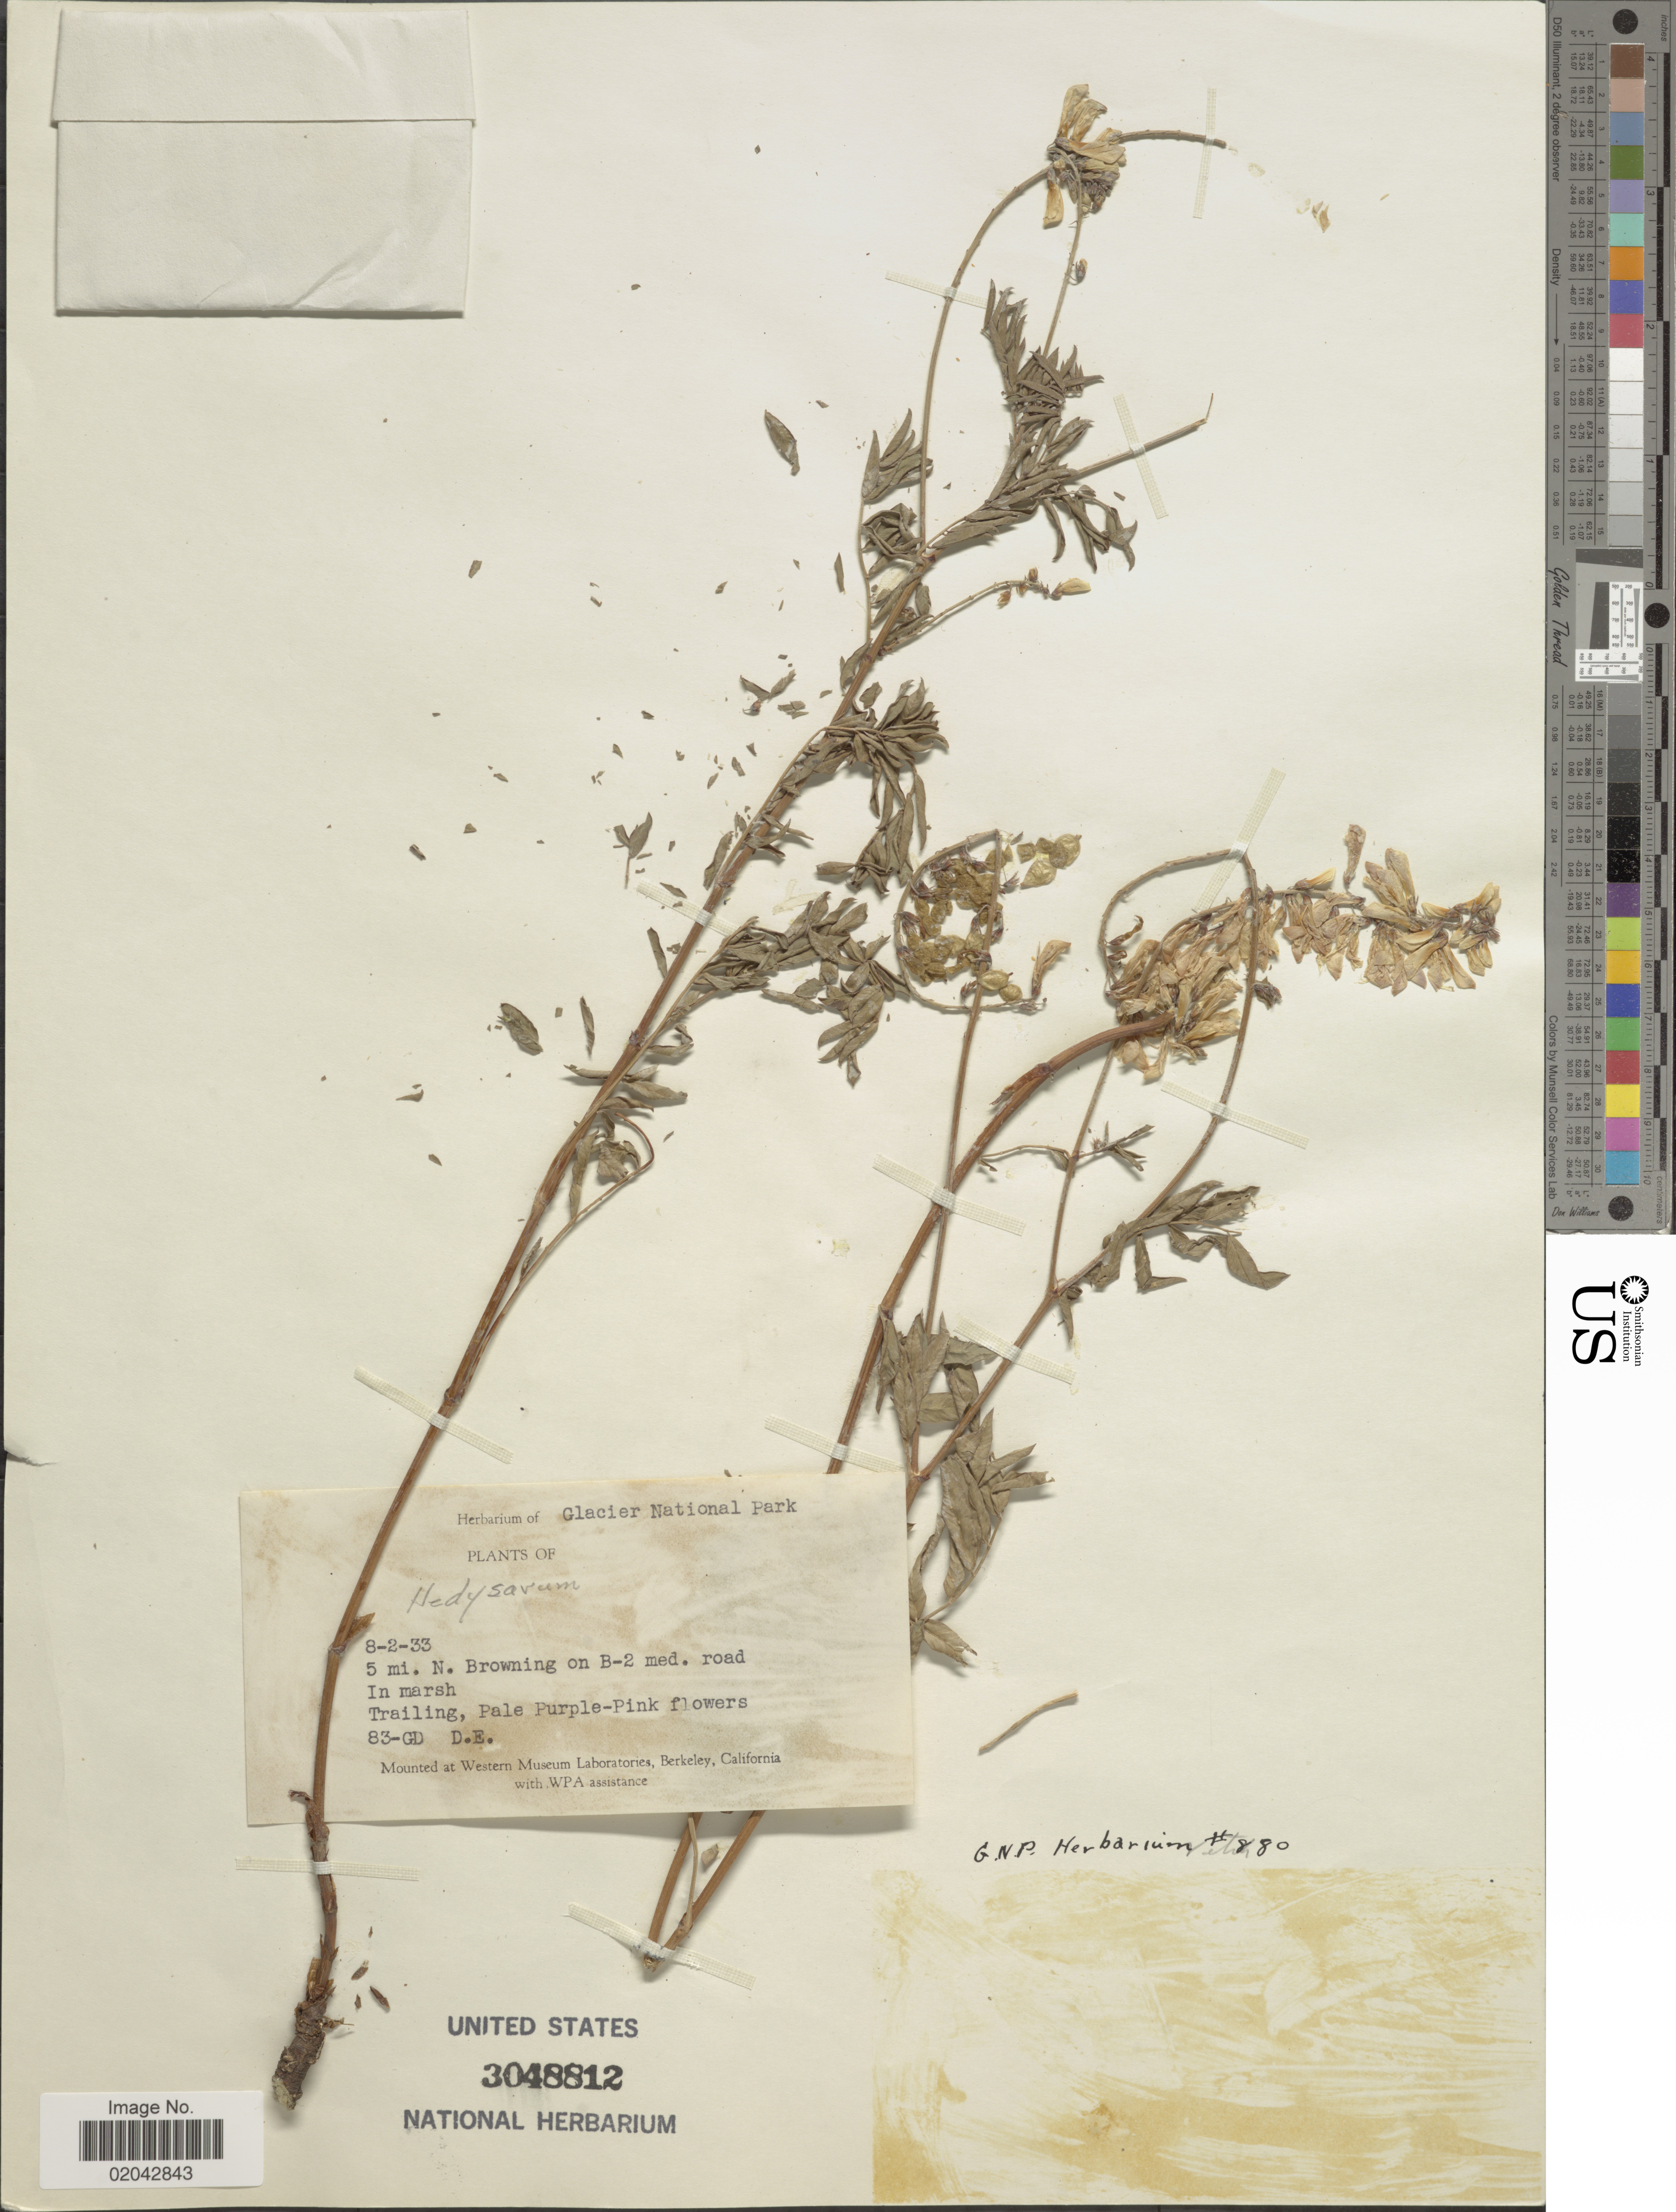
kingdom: Plantae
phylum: Tracheophyta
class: Magnoliopsida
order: Fabales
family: Fabaceae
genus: Hedysarum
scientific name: Hedysarum sp.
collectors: D. E.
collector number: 83-GD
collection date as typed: Transcribed d/m/y: 2/8/33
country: United States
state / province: California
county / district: Alameda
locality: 5 mi. N. browning in B-2 med. road in marsh, trailing, mounted at Western Museum Laboratories, Berkeley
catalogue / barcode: US 3048812